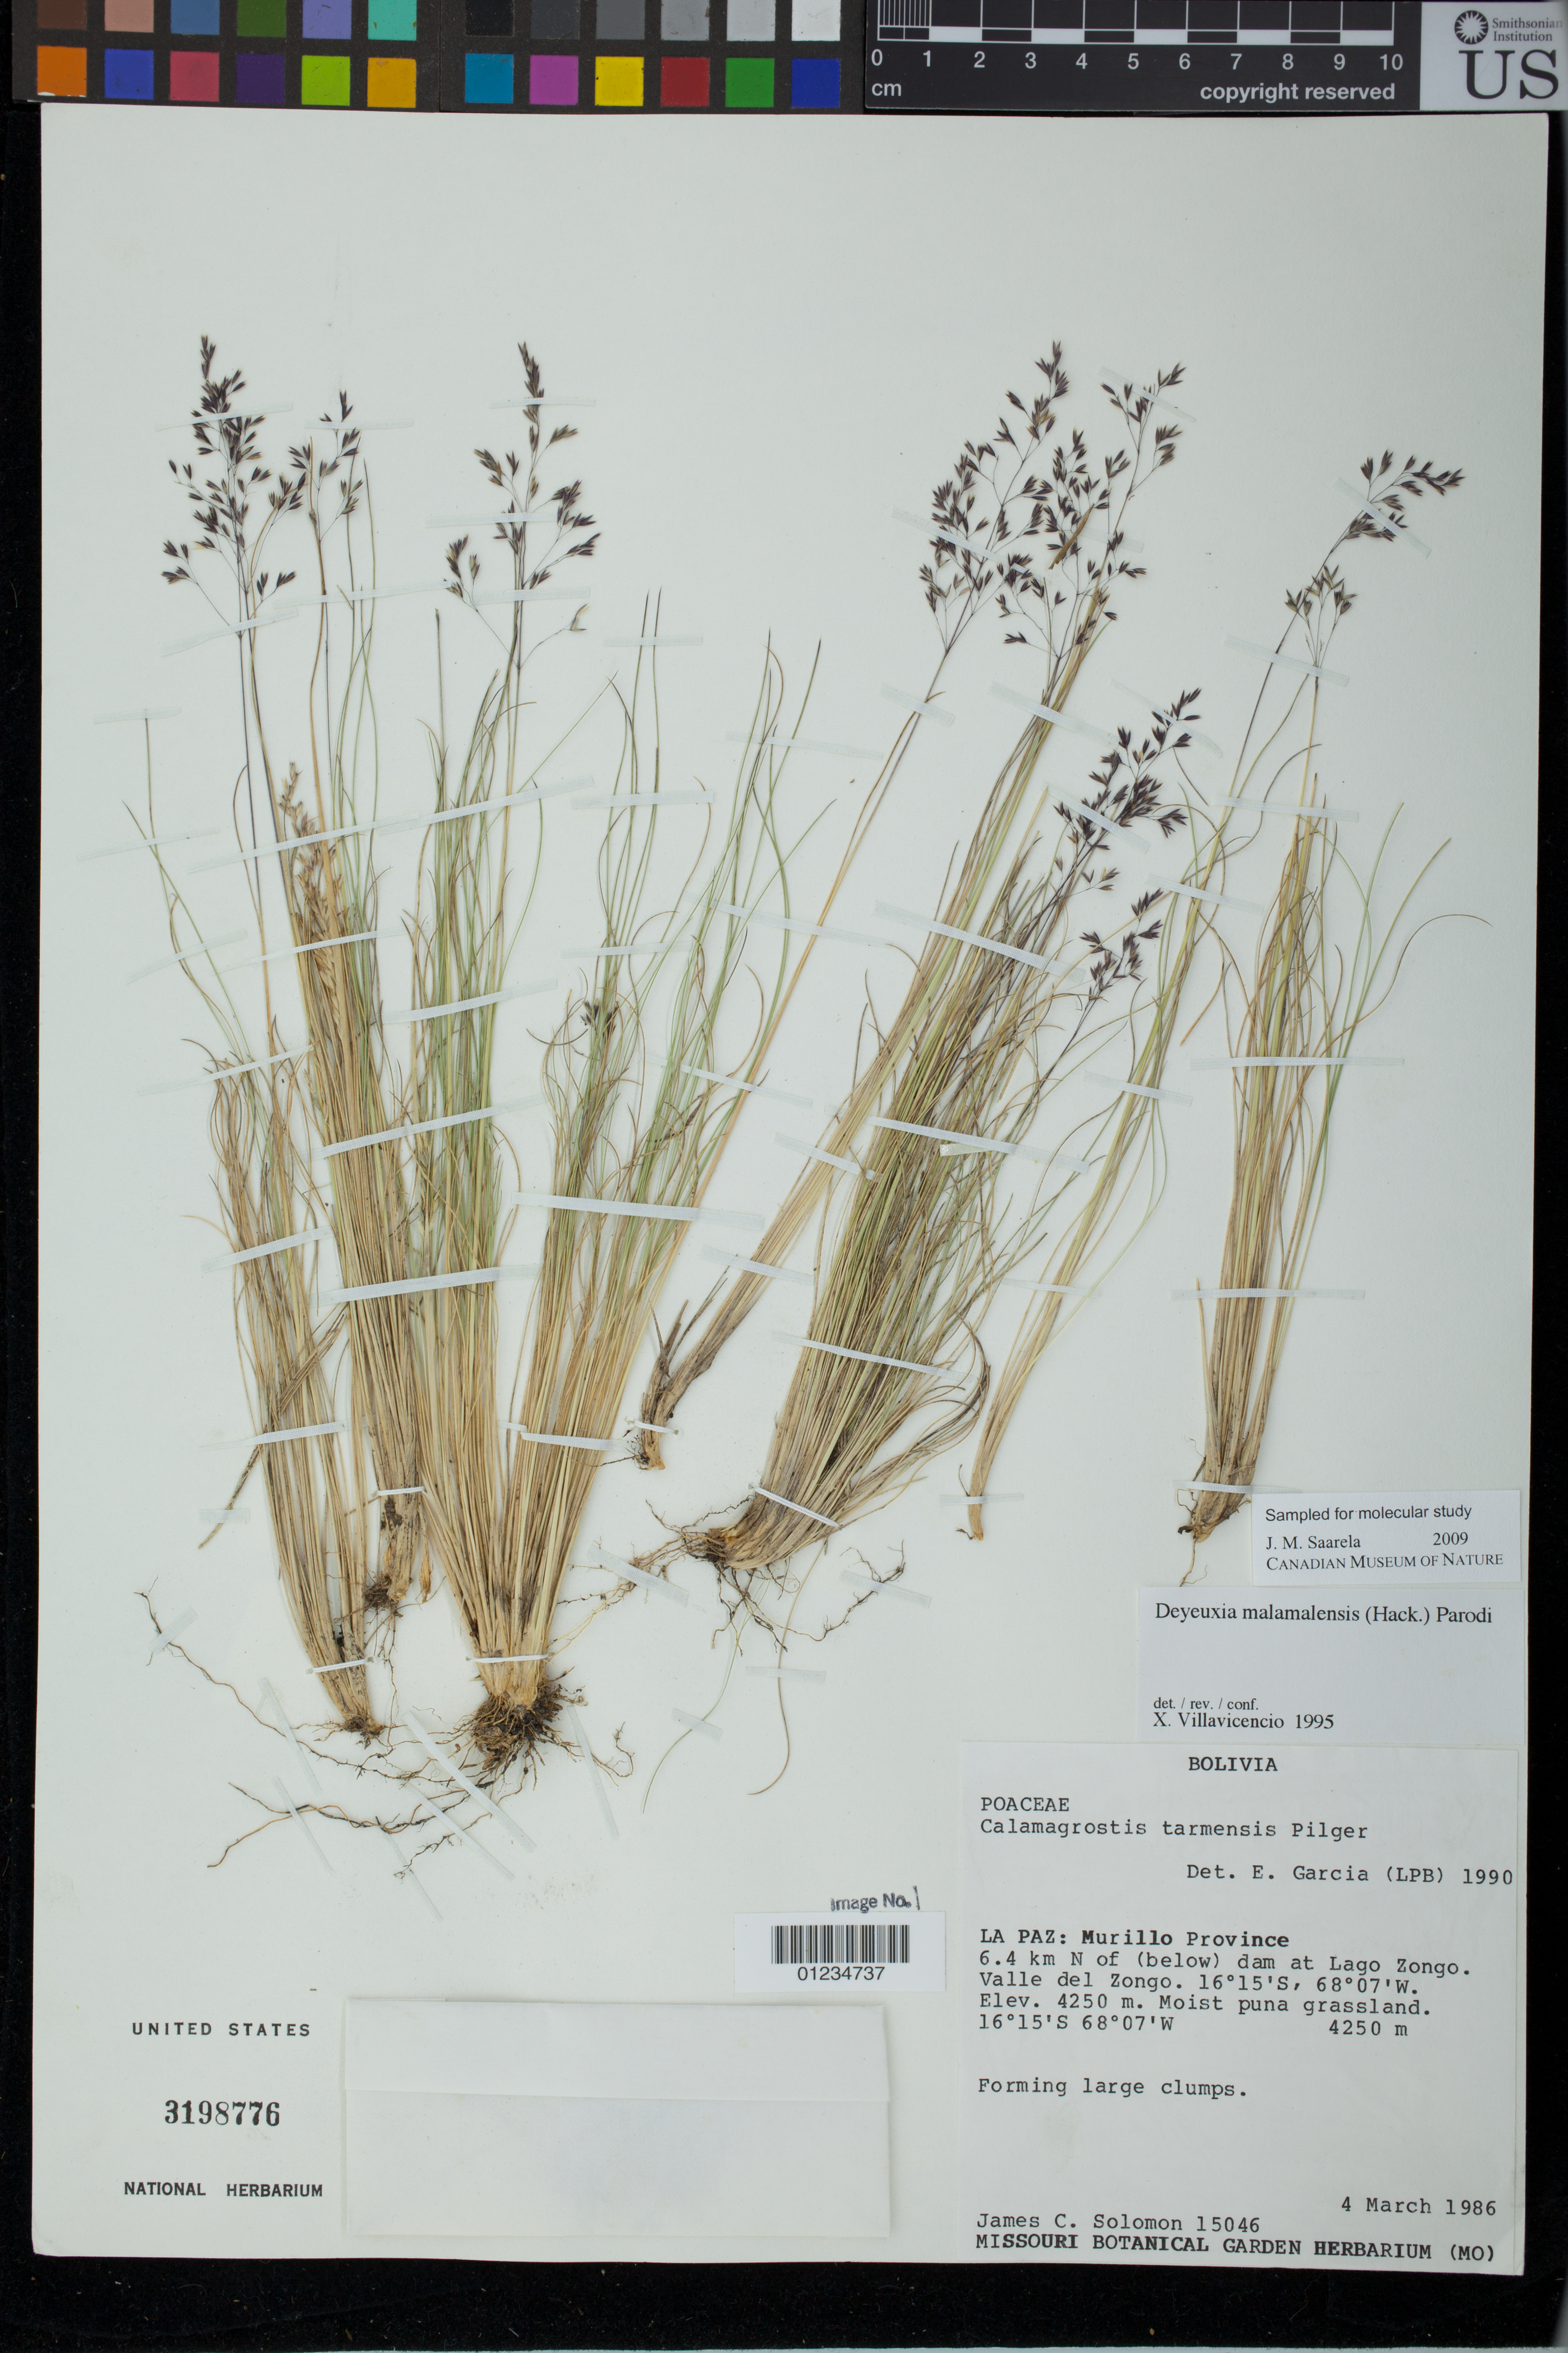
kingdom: Plantae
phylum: Tracheophyta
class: Liliopsida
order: Poales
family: Poaceae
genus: Cinnagrostis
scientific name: Cinnagrostis malamalensis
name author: (Hack.) P.M. Peterson et al.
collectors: J. Solomon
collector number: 15046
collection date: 1986-03-04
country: Bolivia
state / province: La Páz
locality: Murillo Province. 6.4 km N of dam at Lago Zongo. Valle del Zongo.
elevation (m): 4250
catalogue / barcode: US 3198776